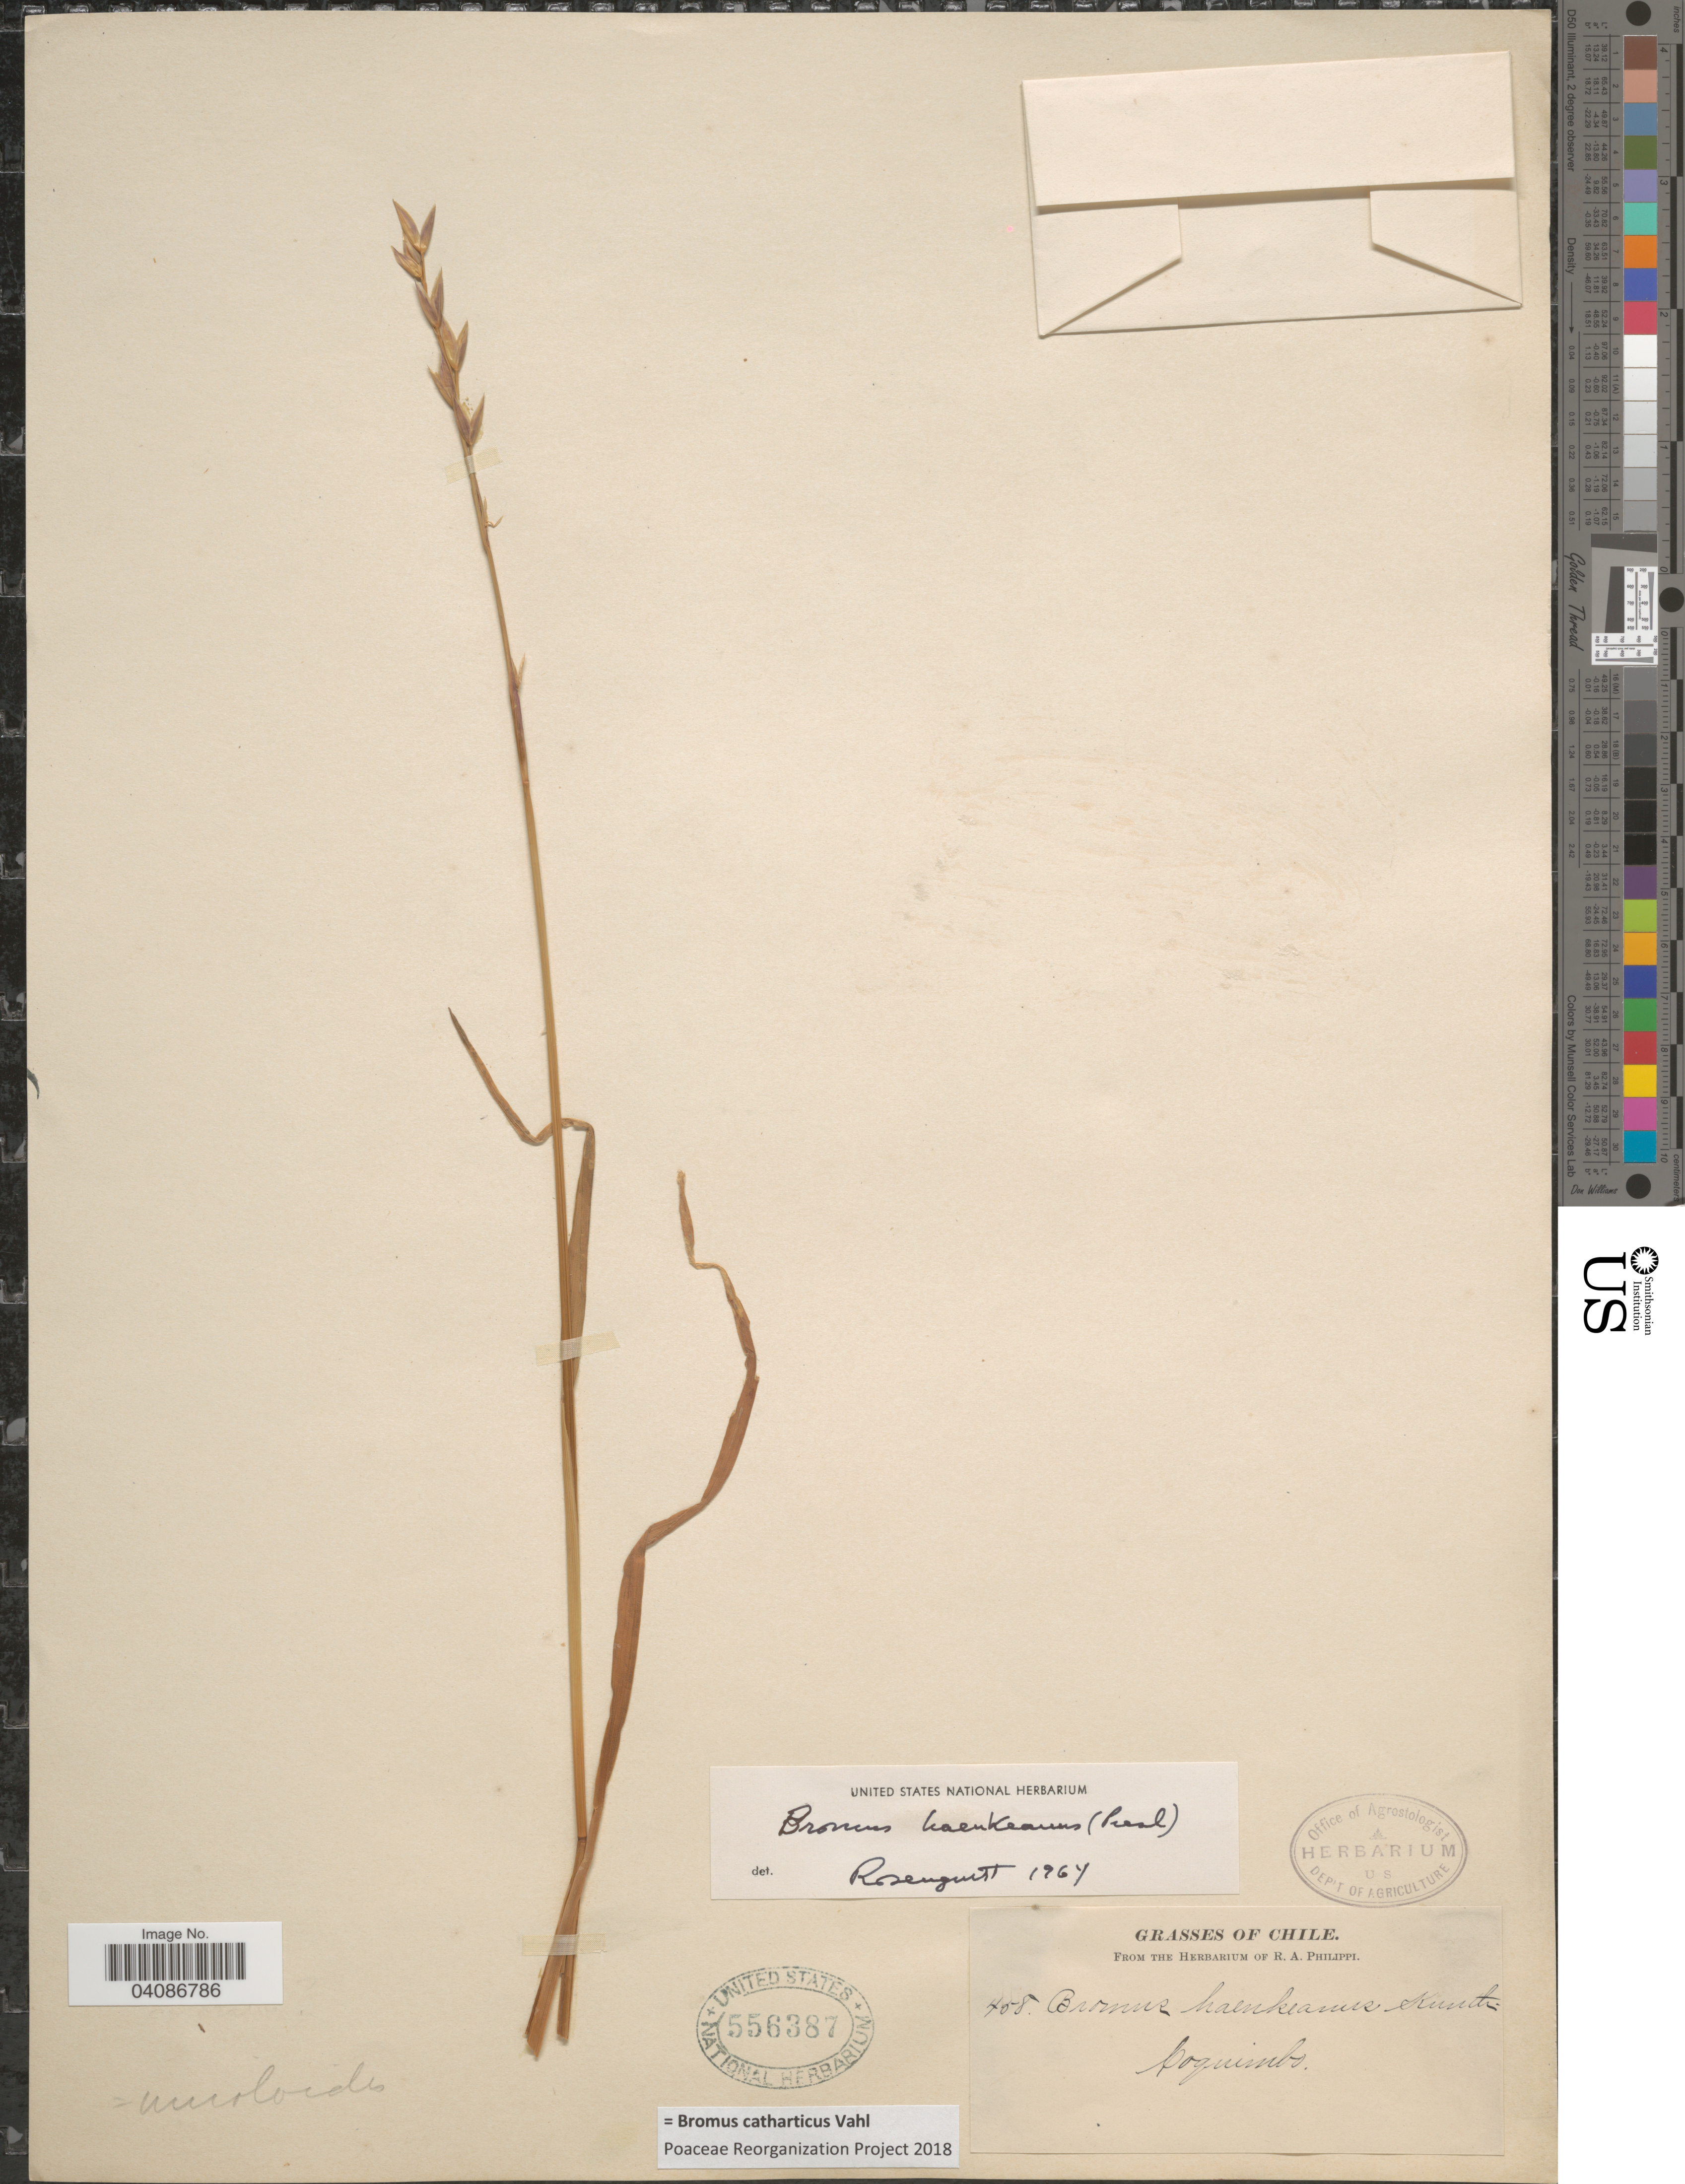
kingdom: Plantae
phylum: Tracheophyta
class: Liliopsida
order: Poales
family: Poaceae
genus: Bromus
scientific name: Bromus catharticus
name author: Vahl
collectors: ex. herb. R.A. Philippi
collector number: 458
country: Chile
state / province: Coquimbo (IV)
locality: Coquimbo.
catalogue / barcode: US 556387